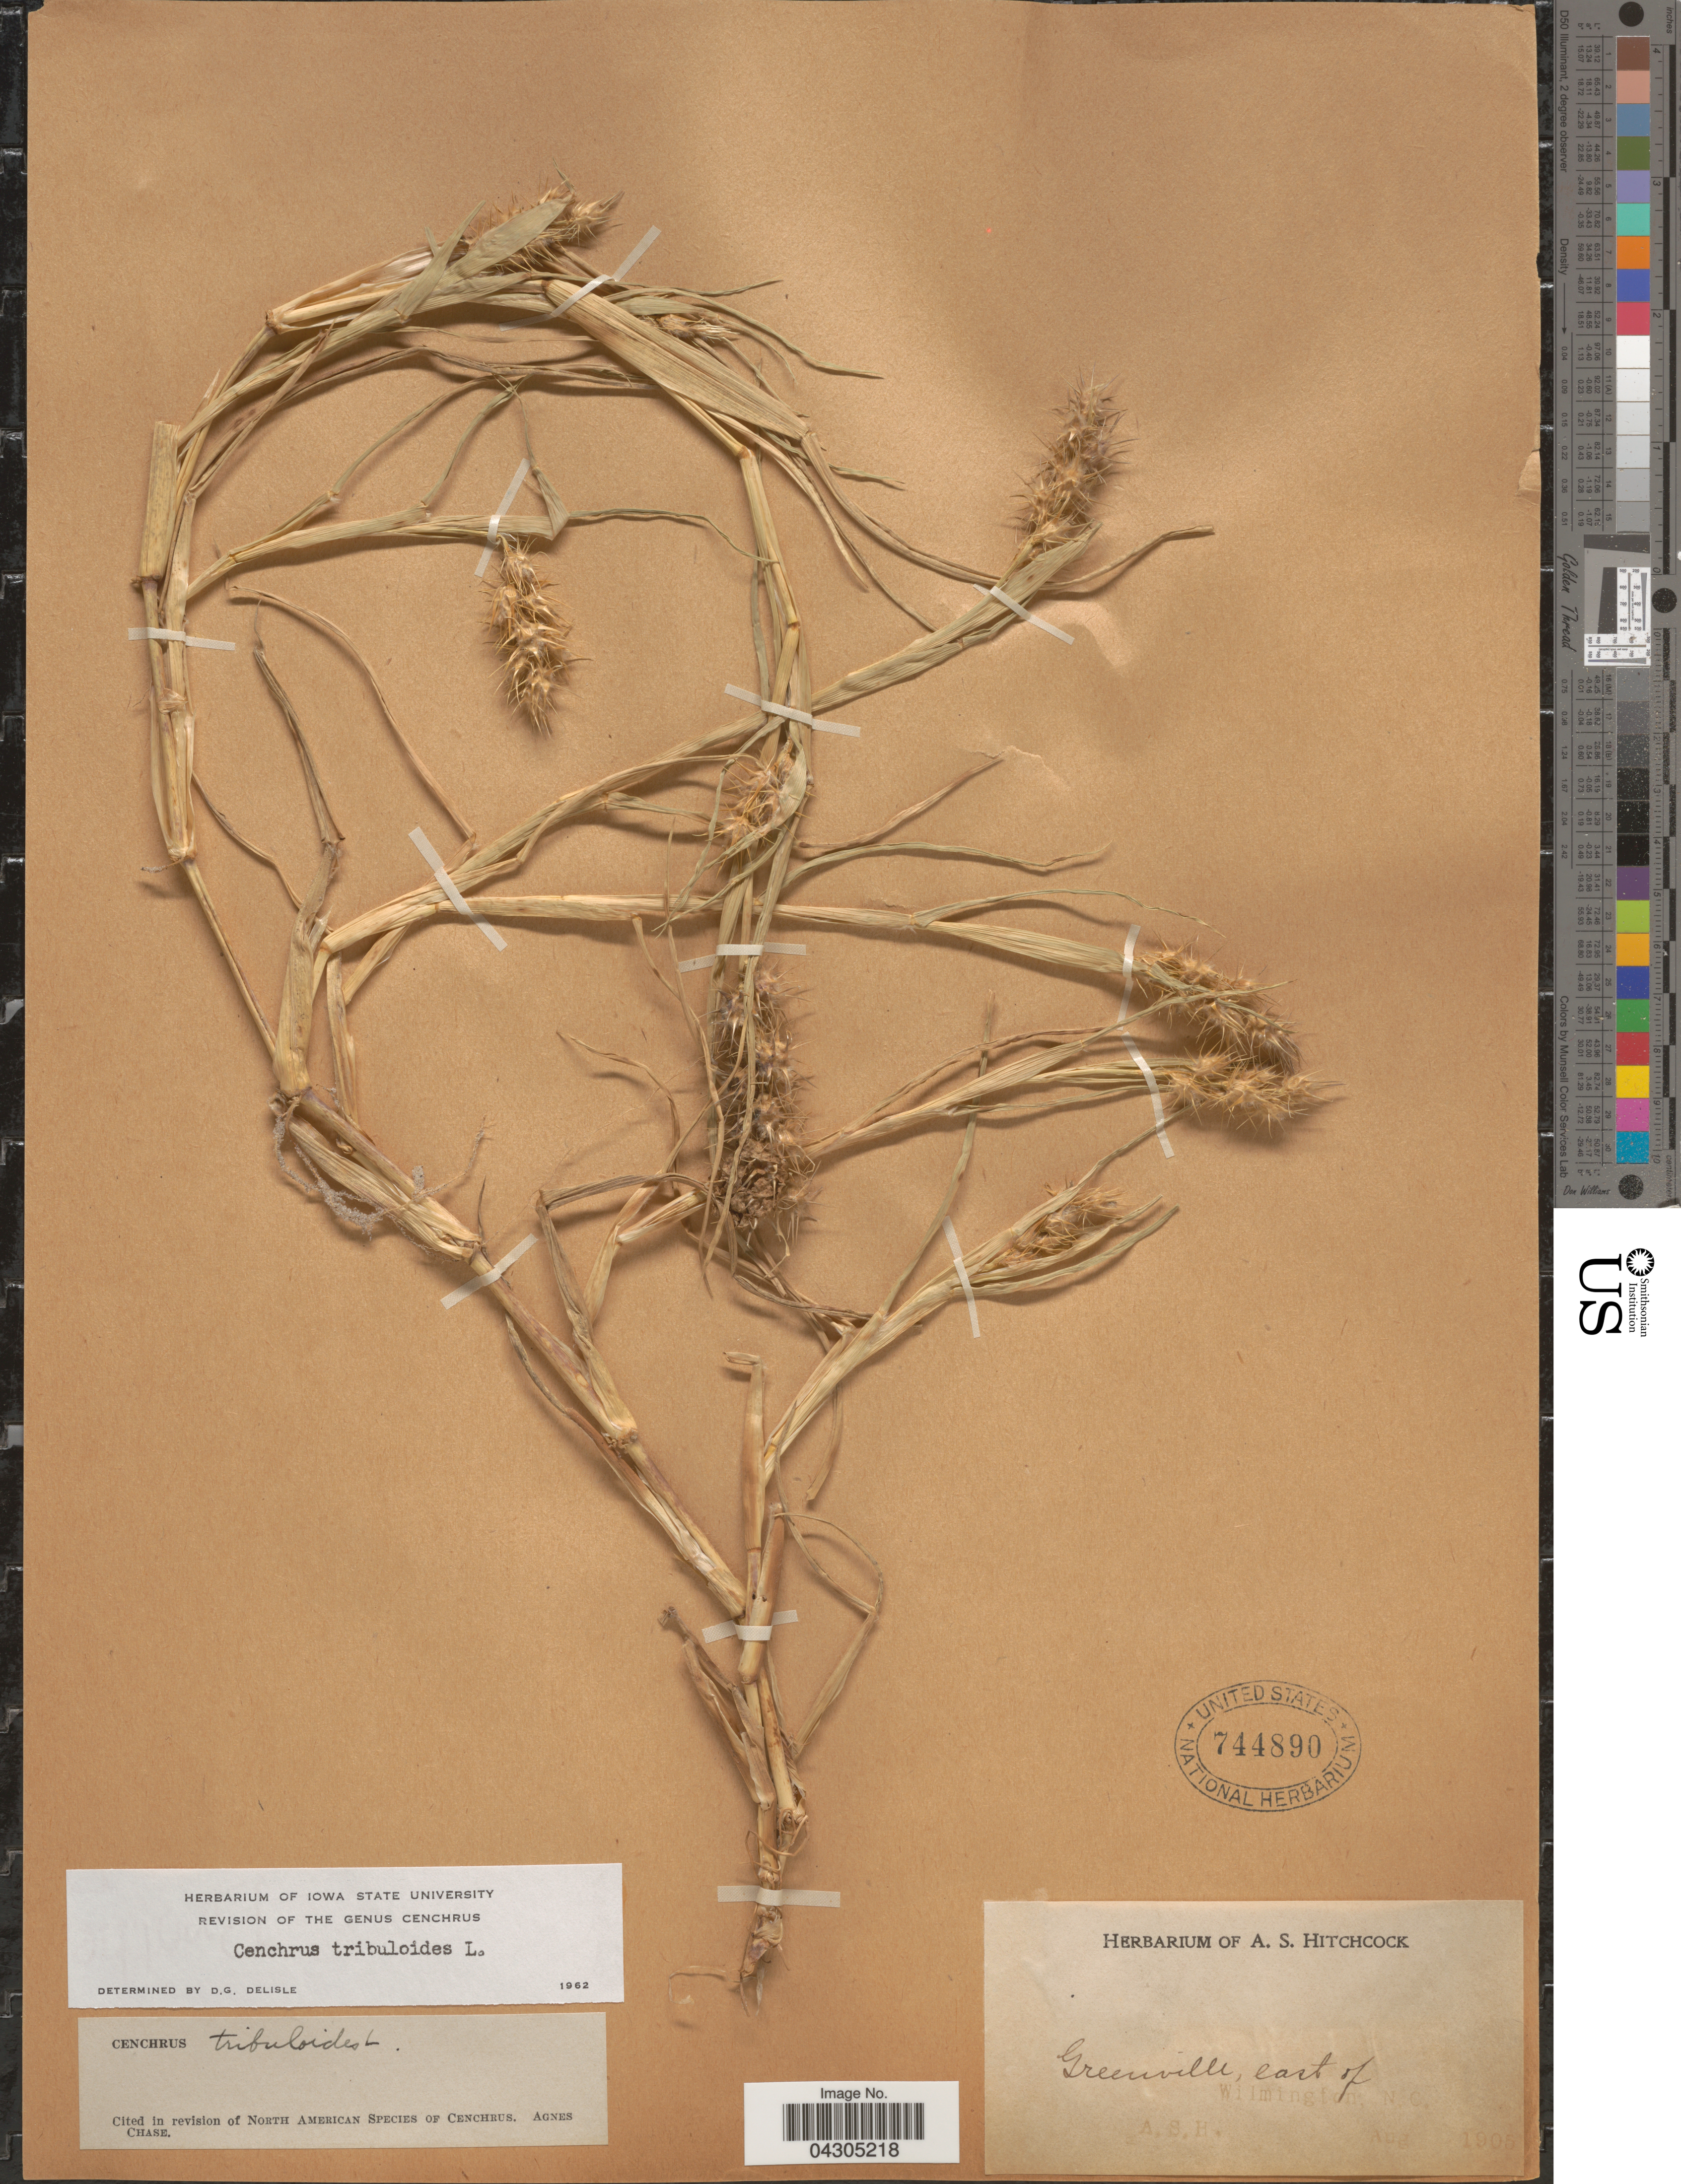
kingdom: Plantae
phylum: Tracheophyta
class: Liliopsida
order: Poales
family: Poaceae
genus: Cenchrus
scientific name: Cenchrus tribuloides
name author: L.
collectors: A. S. Hitchcock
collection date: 1905-08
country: United States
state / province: North Carolina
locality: Greenville, east of Wilmington.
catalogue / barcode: US 744890